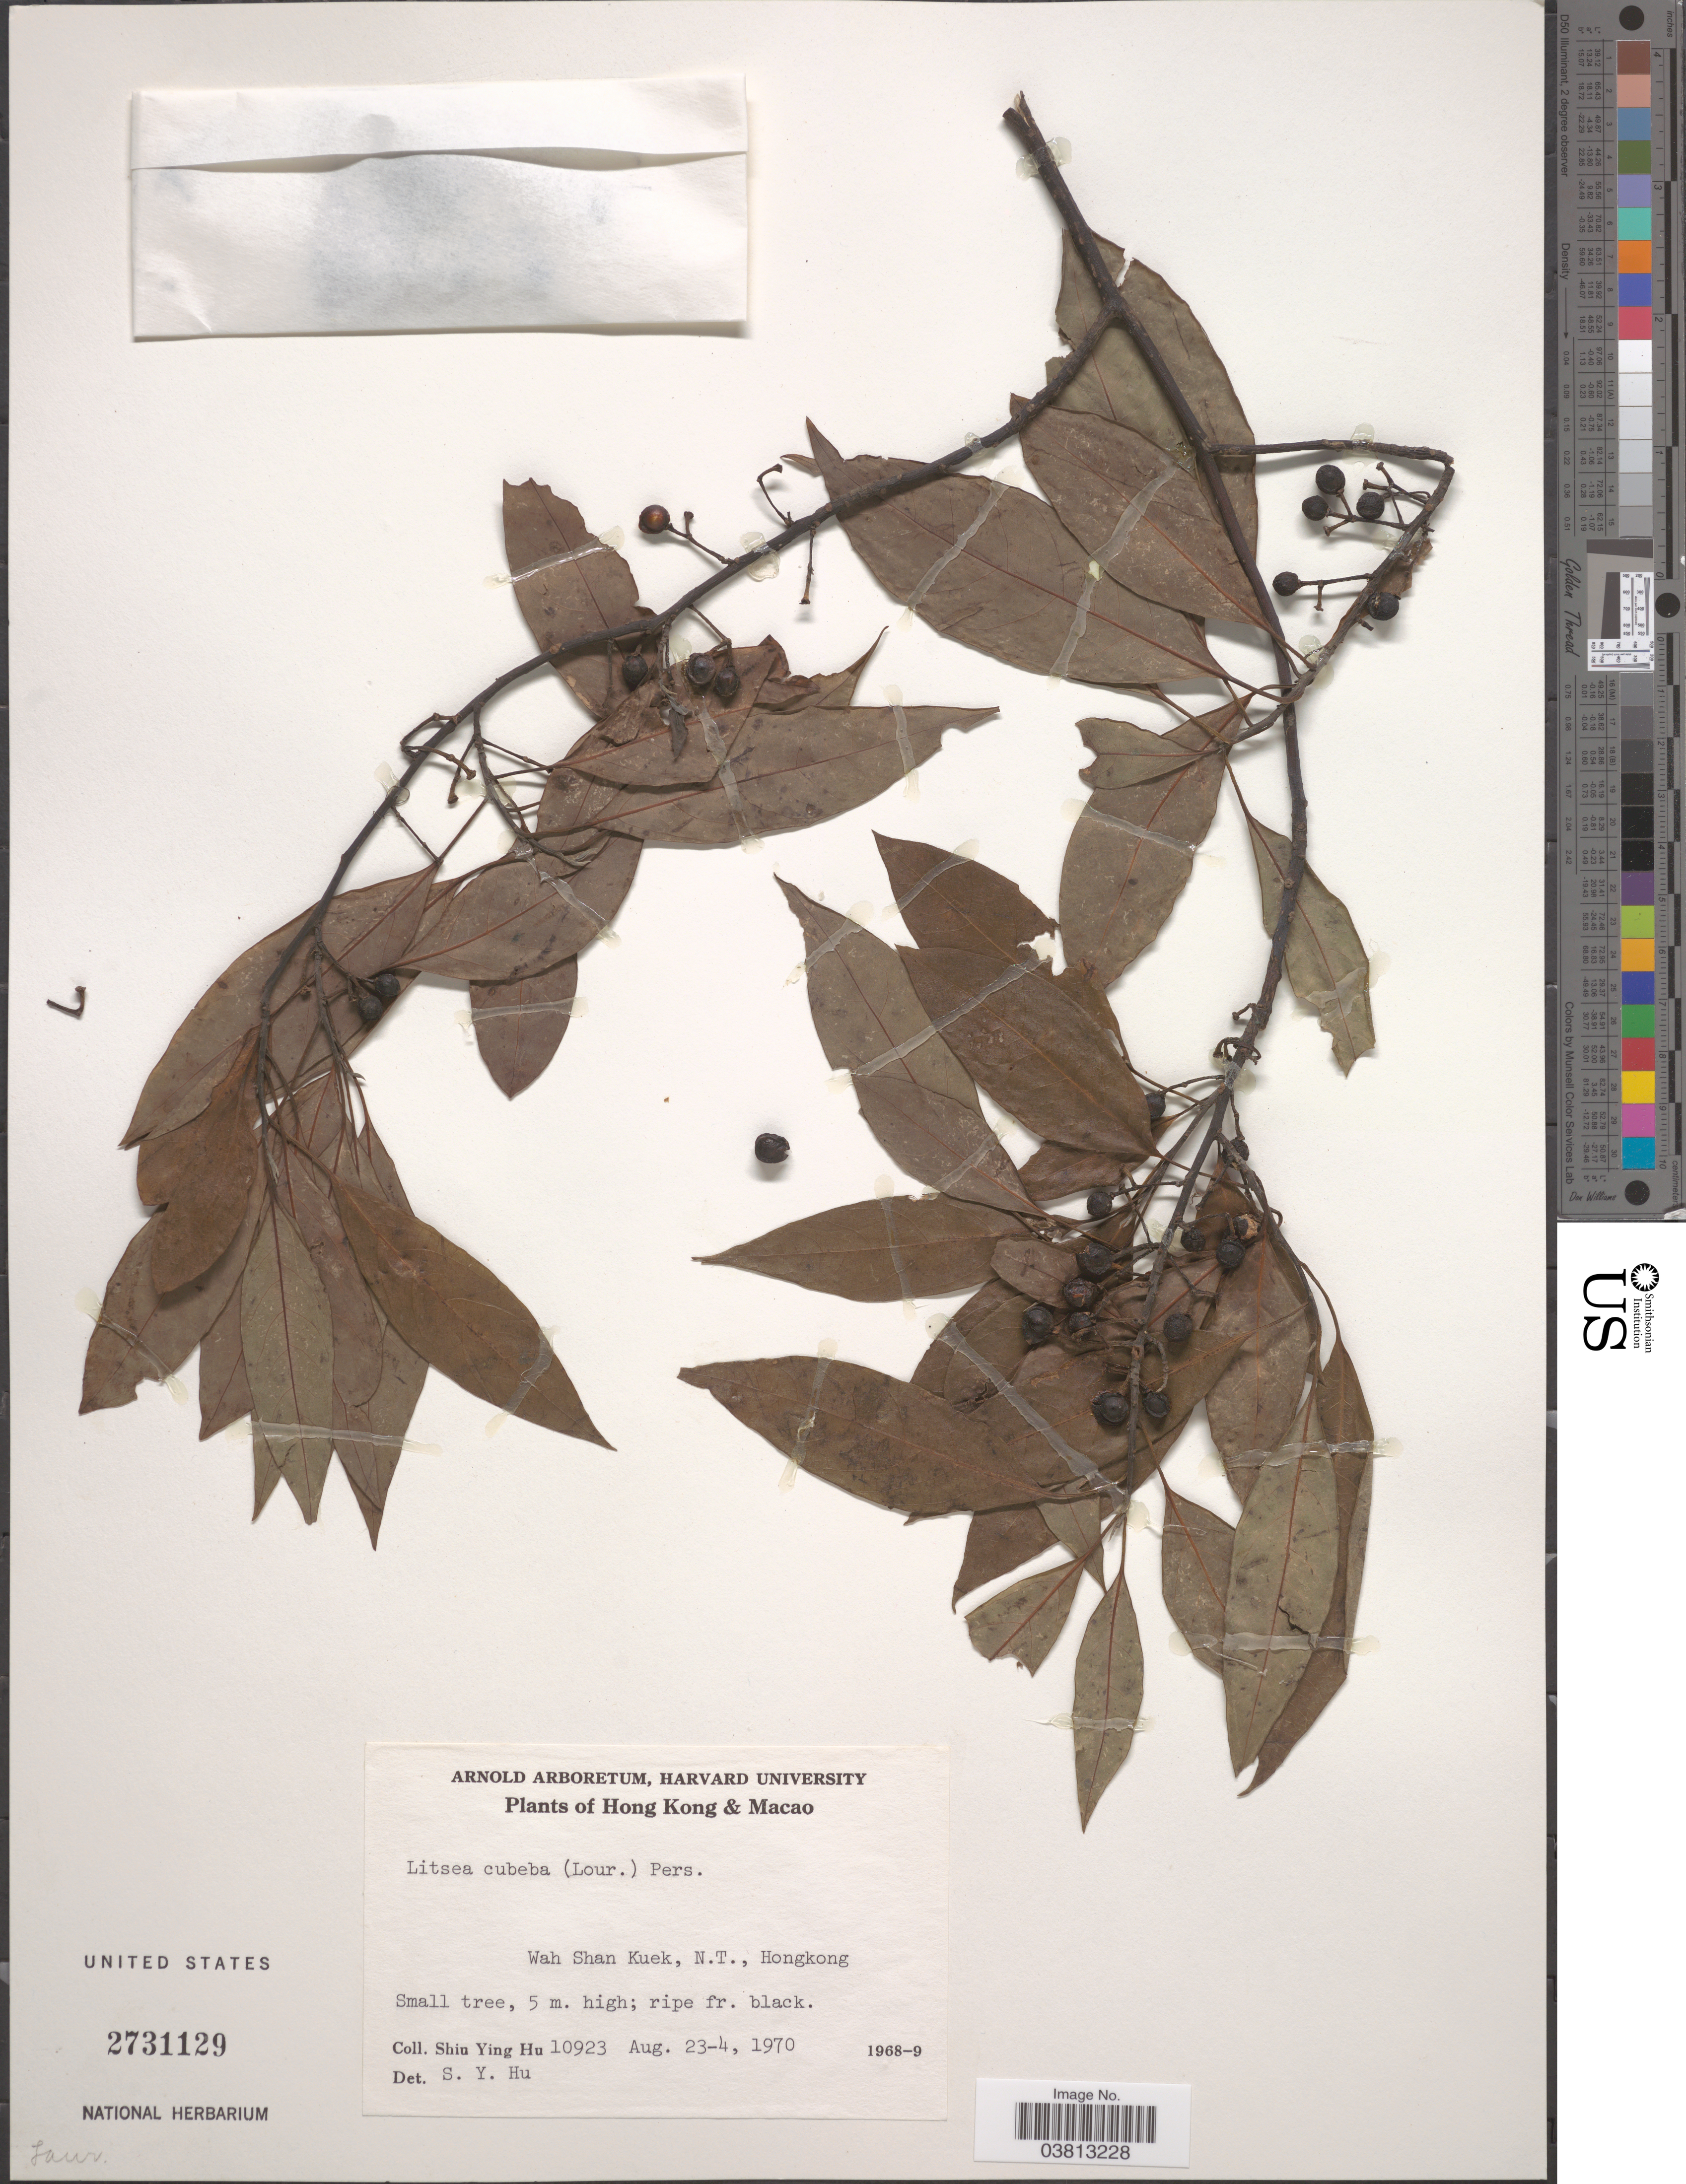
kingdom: Plantae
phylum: Tracheophyta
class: Magnoliopsida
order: Laurales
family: Lauraceae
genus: Litsea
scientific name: Litsea cubeba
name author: (Lour.) Pers.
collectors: S. Y. Hu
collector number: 10923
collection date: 1970-08-23/1970-08-24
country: China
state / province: Hong Kong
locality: Wah Shan Kuek, N.T.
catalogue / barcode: US 2731129